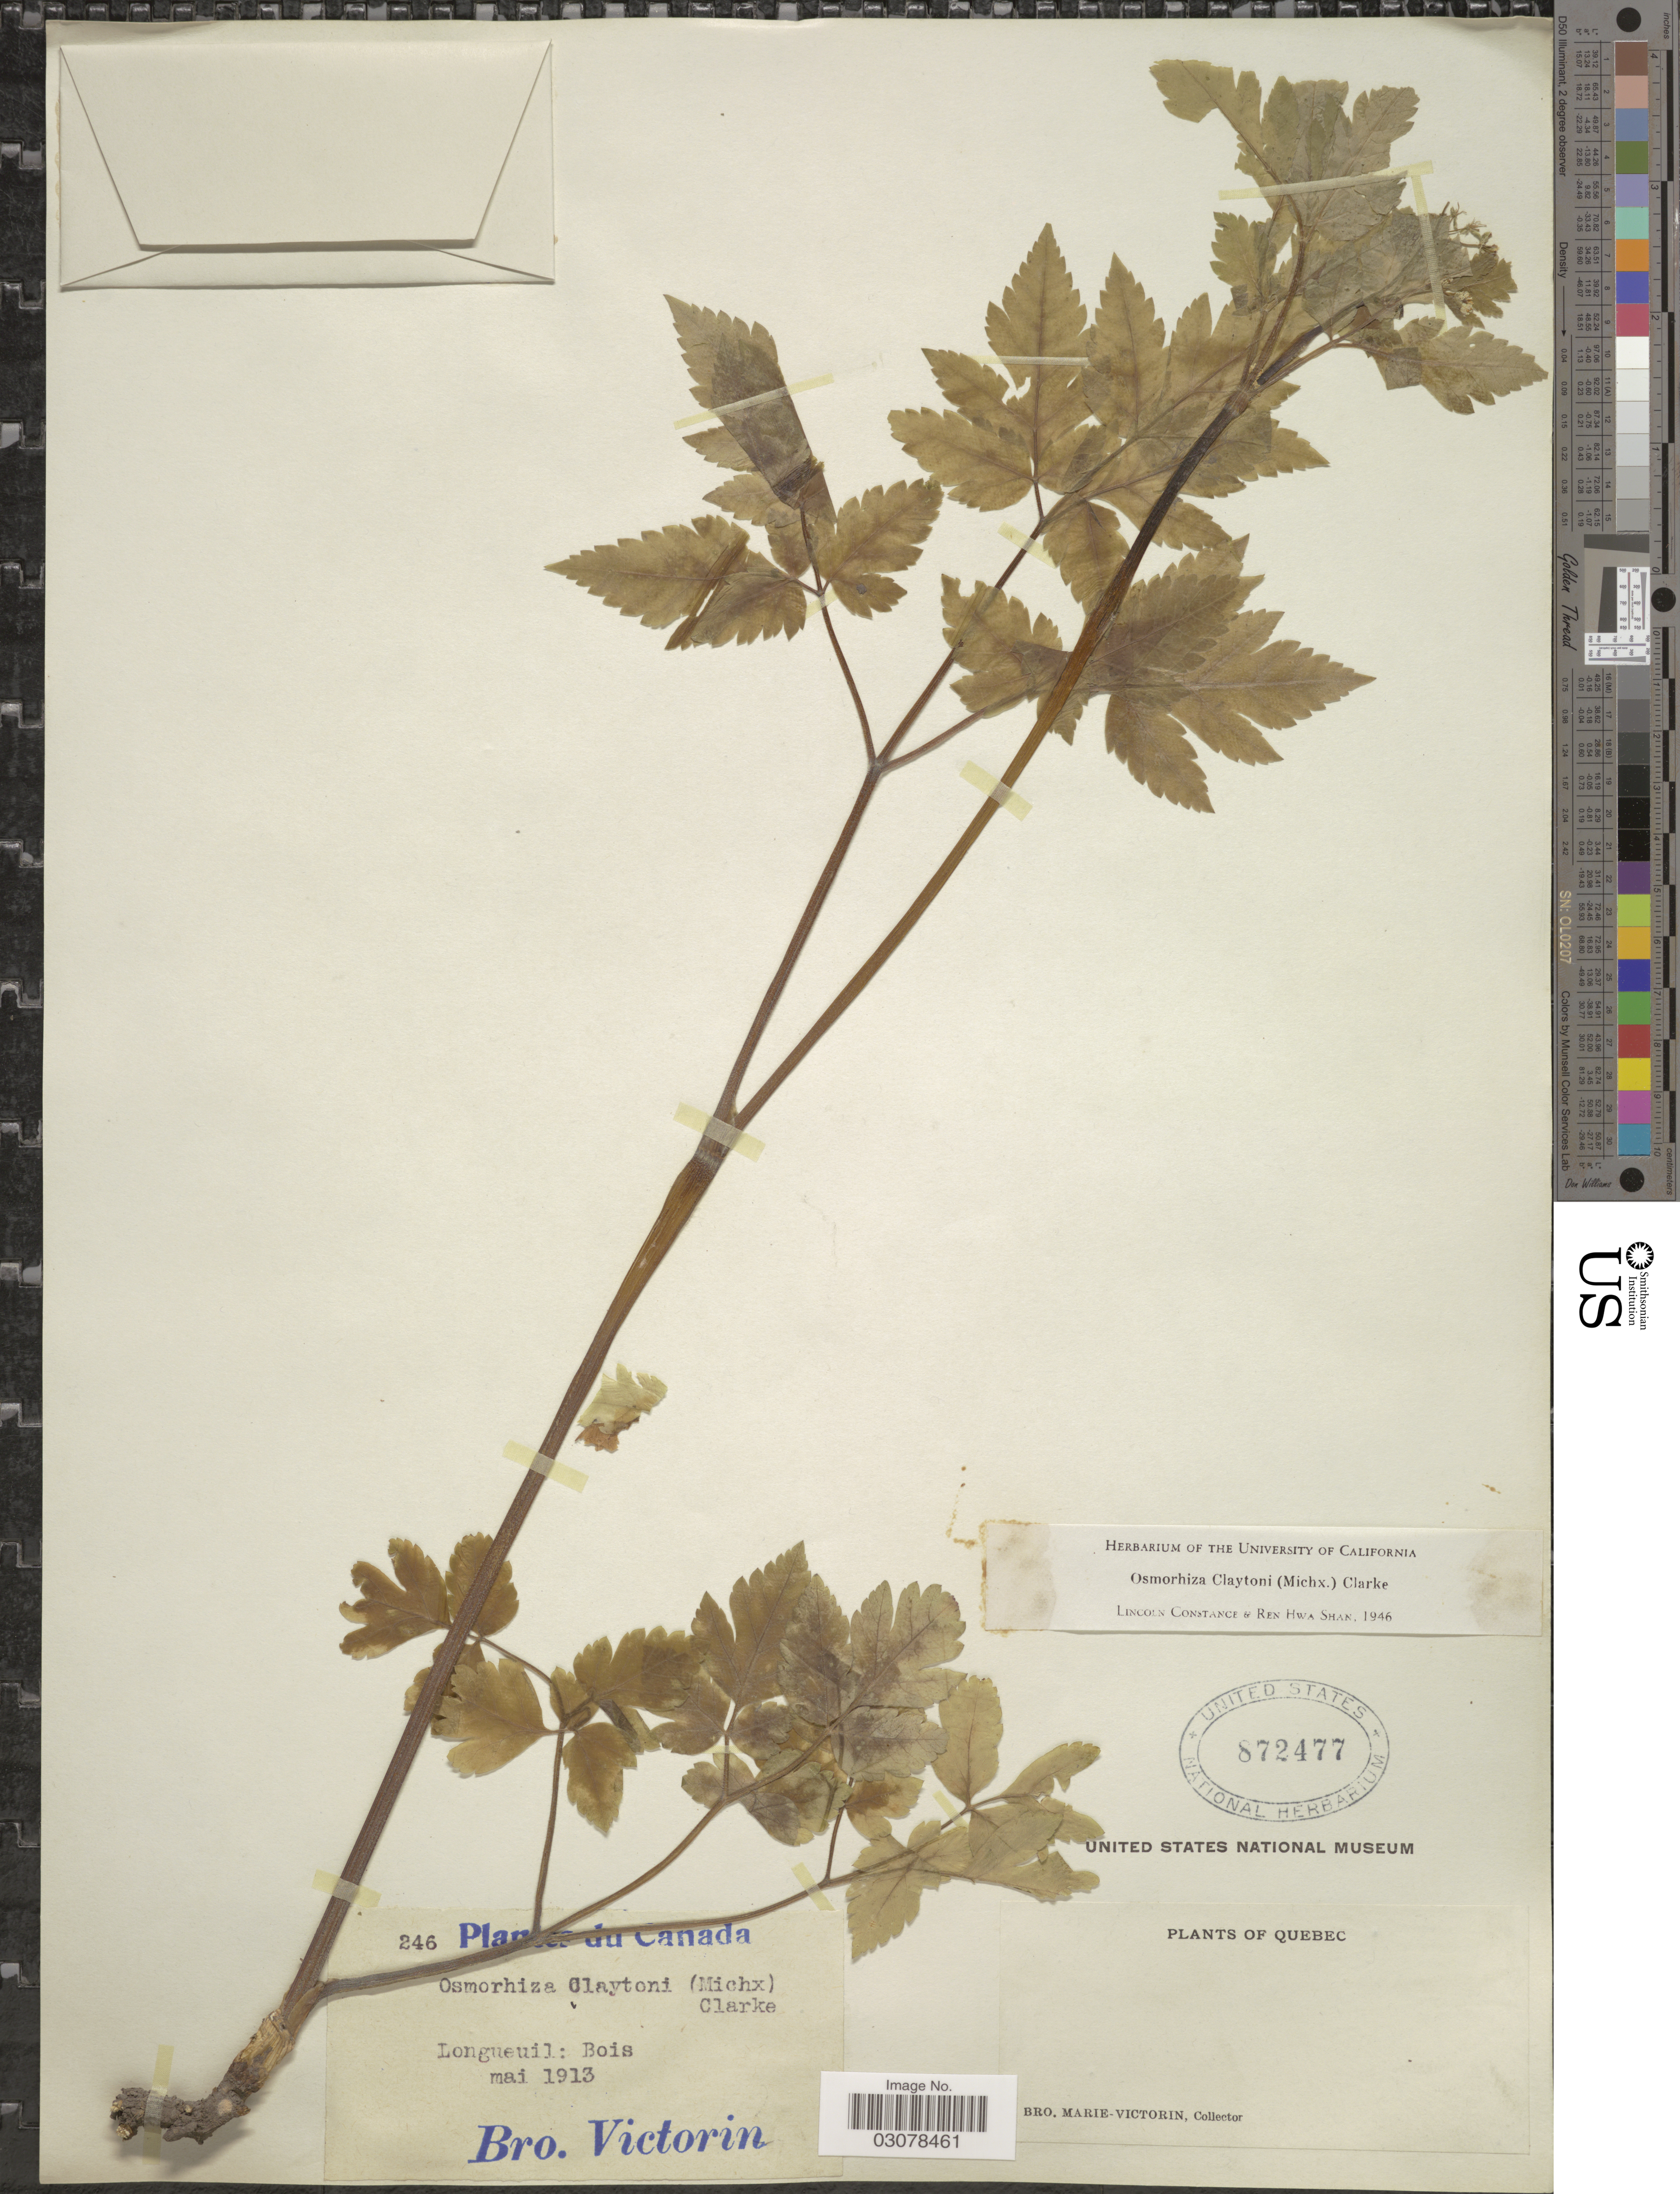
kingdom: Plantae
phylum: Tracheophyta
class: Magnoliopsida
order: Apiales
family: Apiaceae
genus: Osmorhiza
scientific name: Osmorhiza claytonii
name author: (Michx.) C.B. Clarke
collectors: Fr. Marie-Victorin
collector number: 246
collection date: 1913-05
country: Canada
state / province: Quebec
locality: Longueuil: Bois.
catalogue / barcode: US 872477